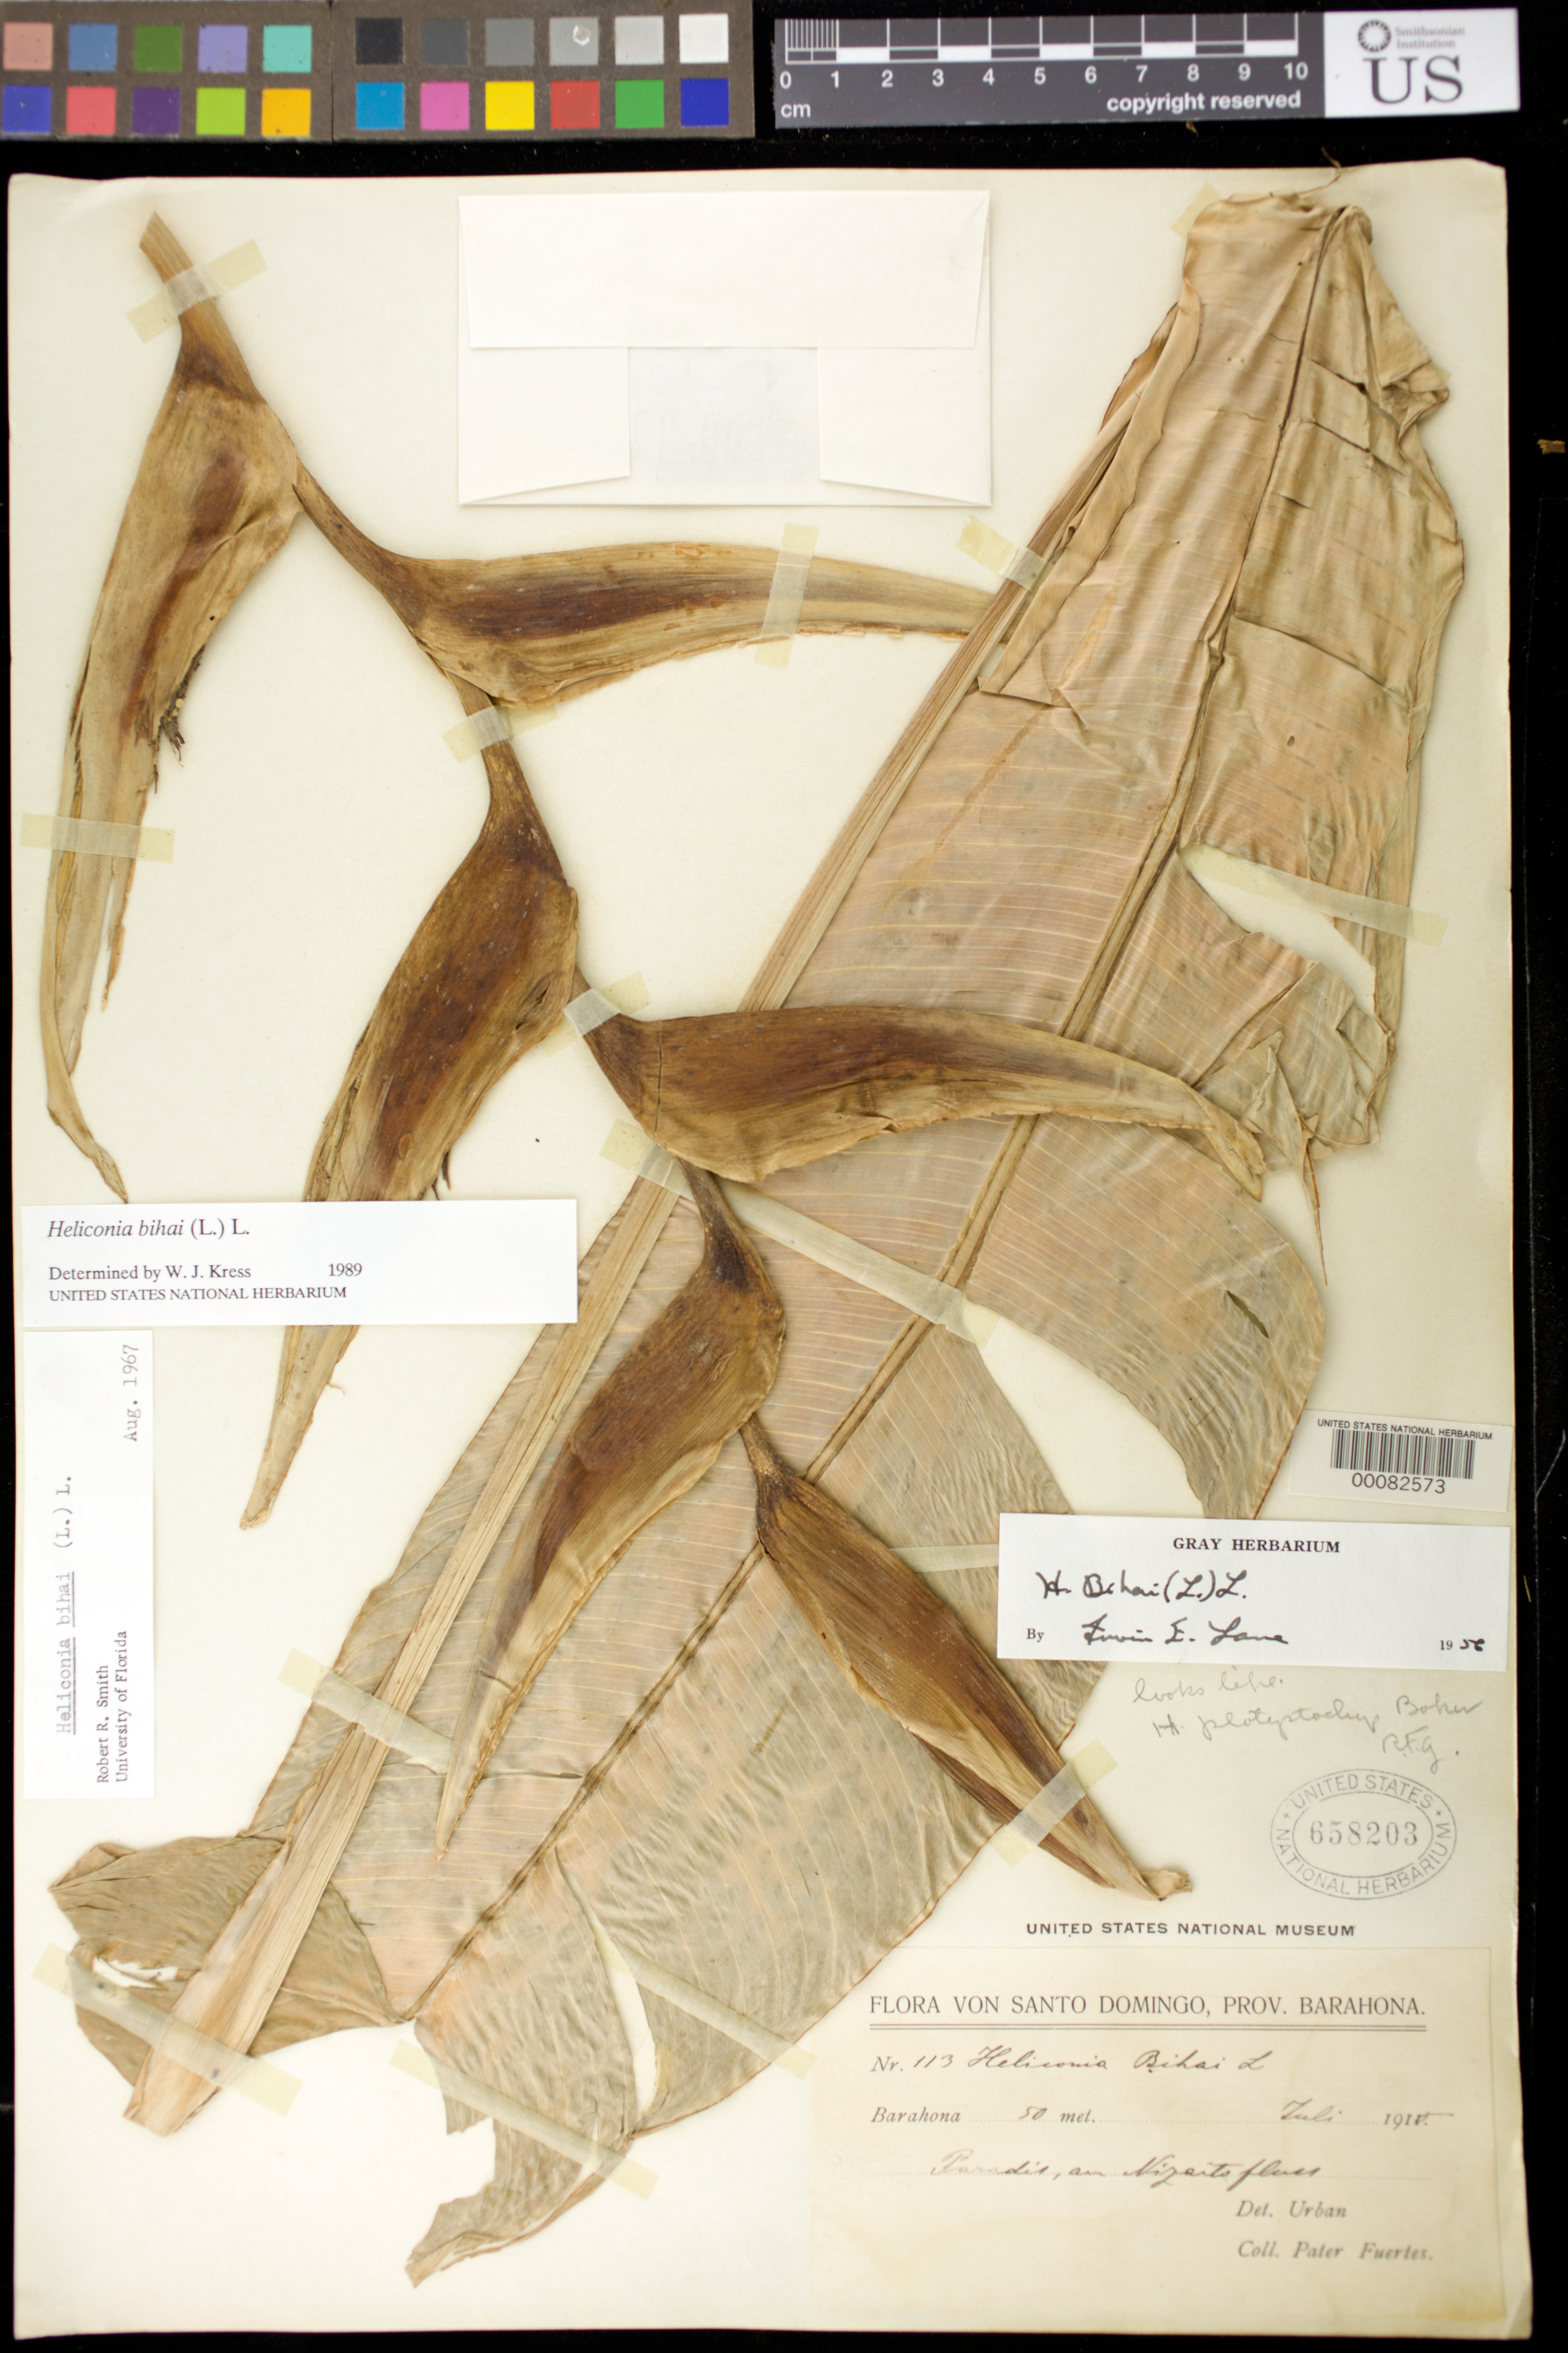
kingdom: Plantae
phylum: Tracheophyta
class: Liliopsida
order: Zingiberales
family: Heliconiaceae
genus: Heliconia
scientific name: Heliconia bihai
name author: (L.) L.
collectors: M. D. Fuertes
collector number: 113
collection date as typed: Jul 1910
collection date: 1910-07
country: Dominican Republic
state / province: Barahona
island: Hispaniola Island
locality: Paradis, am nizeito fluss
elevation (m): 50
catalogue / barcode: US 658203